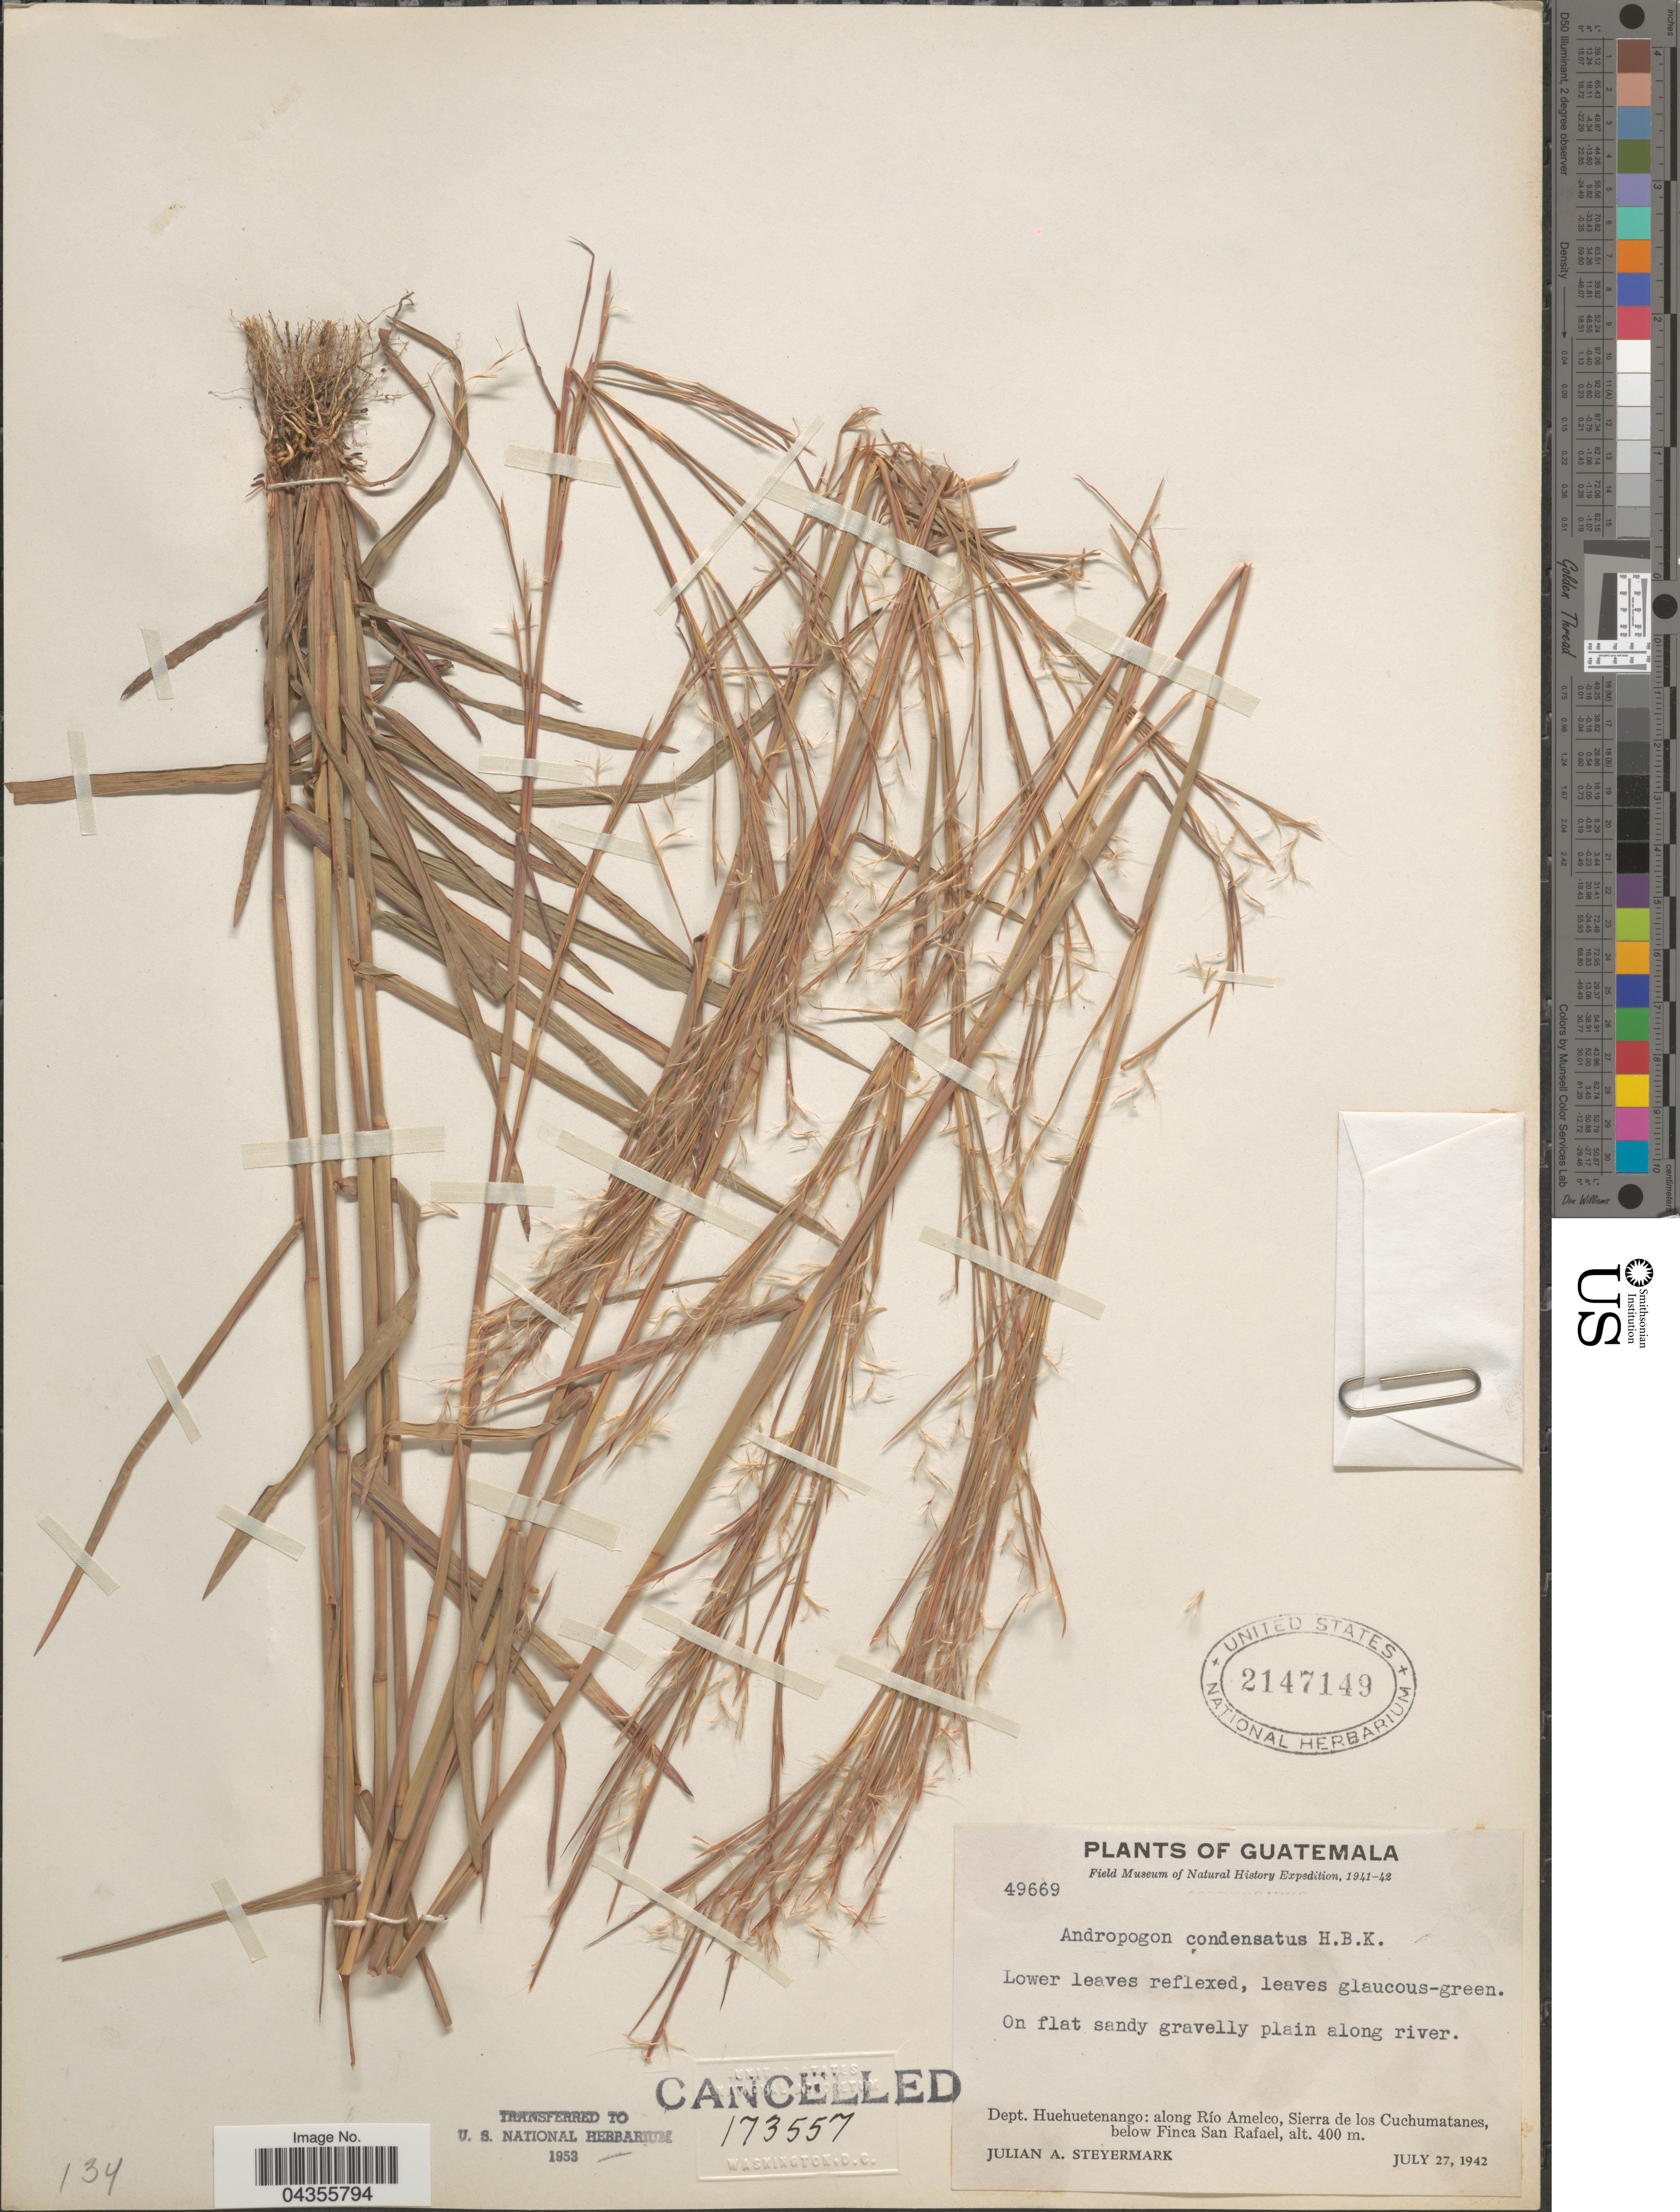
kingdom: Plantae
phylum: Tracheophyta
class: Liliopsida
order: Poales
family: Poaceae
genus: Schizachyrium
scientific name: Schizachyrium condensatum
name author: (Kunth) Nees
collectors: J. Steyermark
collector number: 49669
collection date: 1942-07-27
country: Guatemala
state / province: Huehuetenango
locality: Field Museum of Natural History Expedition, 1941-42. On flat sandy gravelly plain along river. Dept. Huehuetenango: along Río Amelco, Sierra de los Cuchumatanes, below Finca San Rafael.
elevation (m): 400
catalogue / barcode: US 2147149